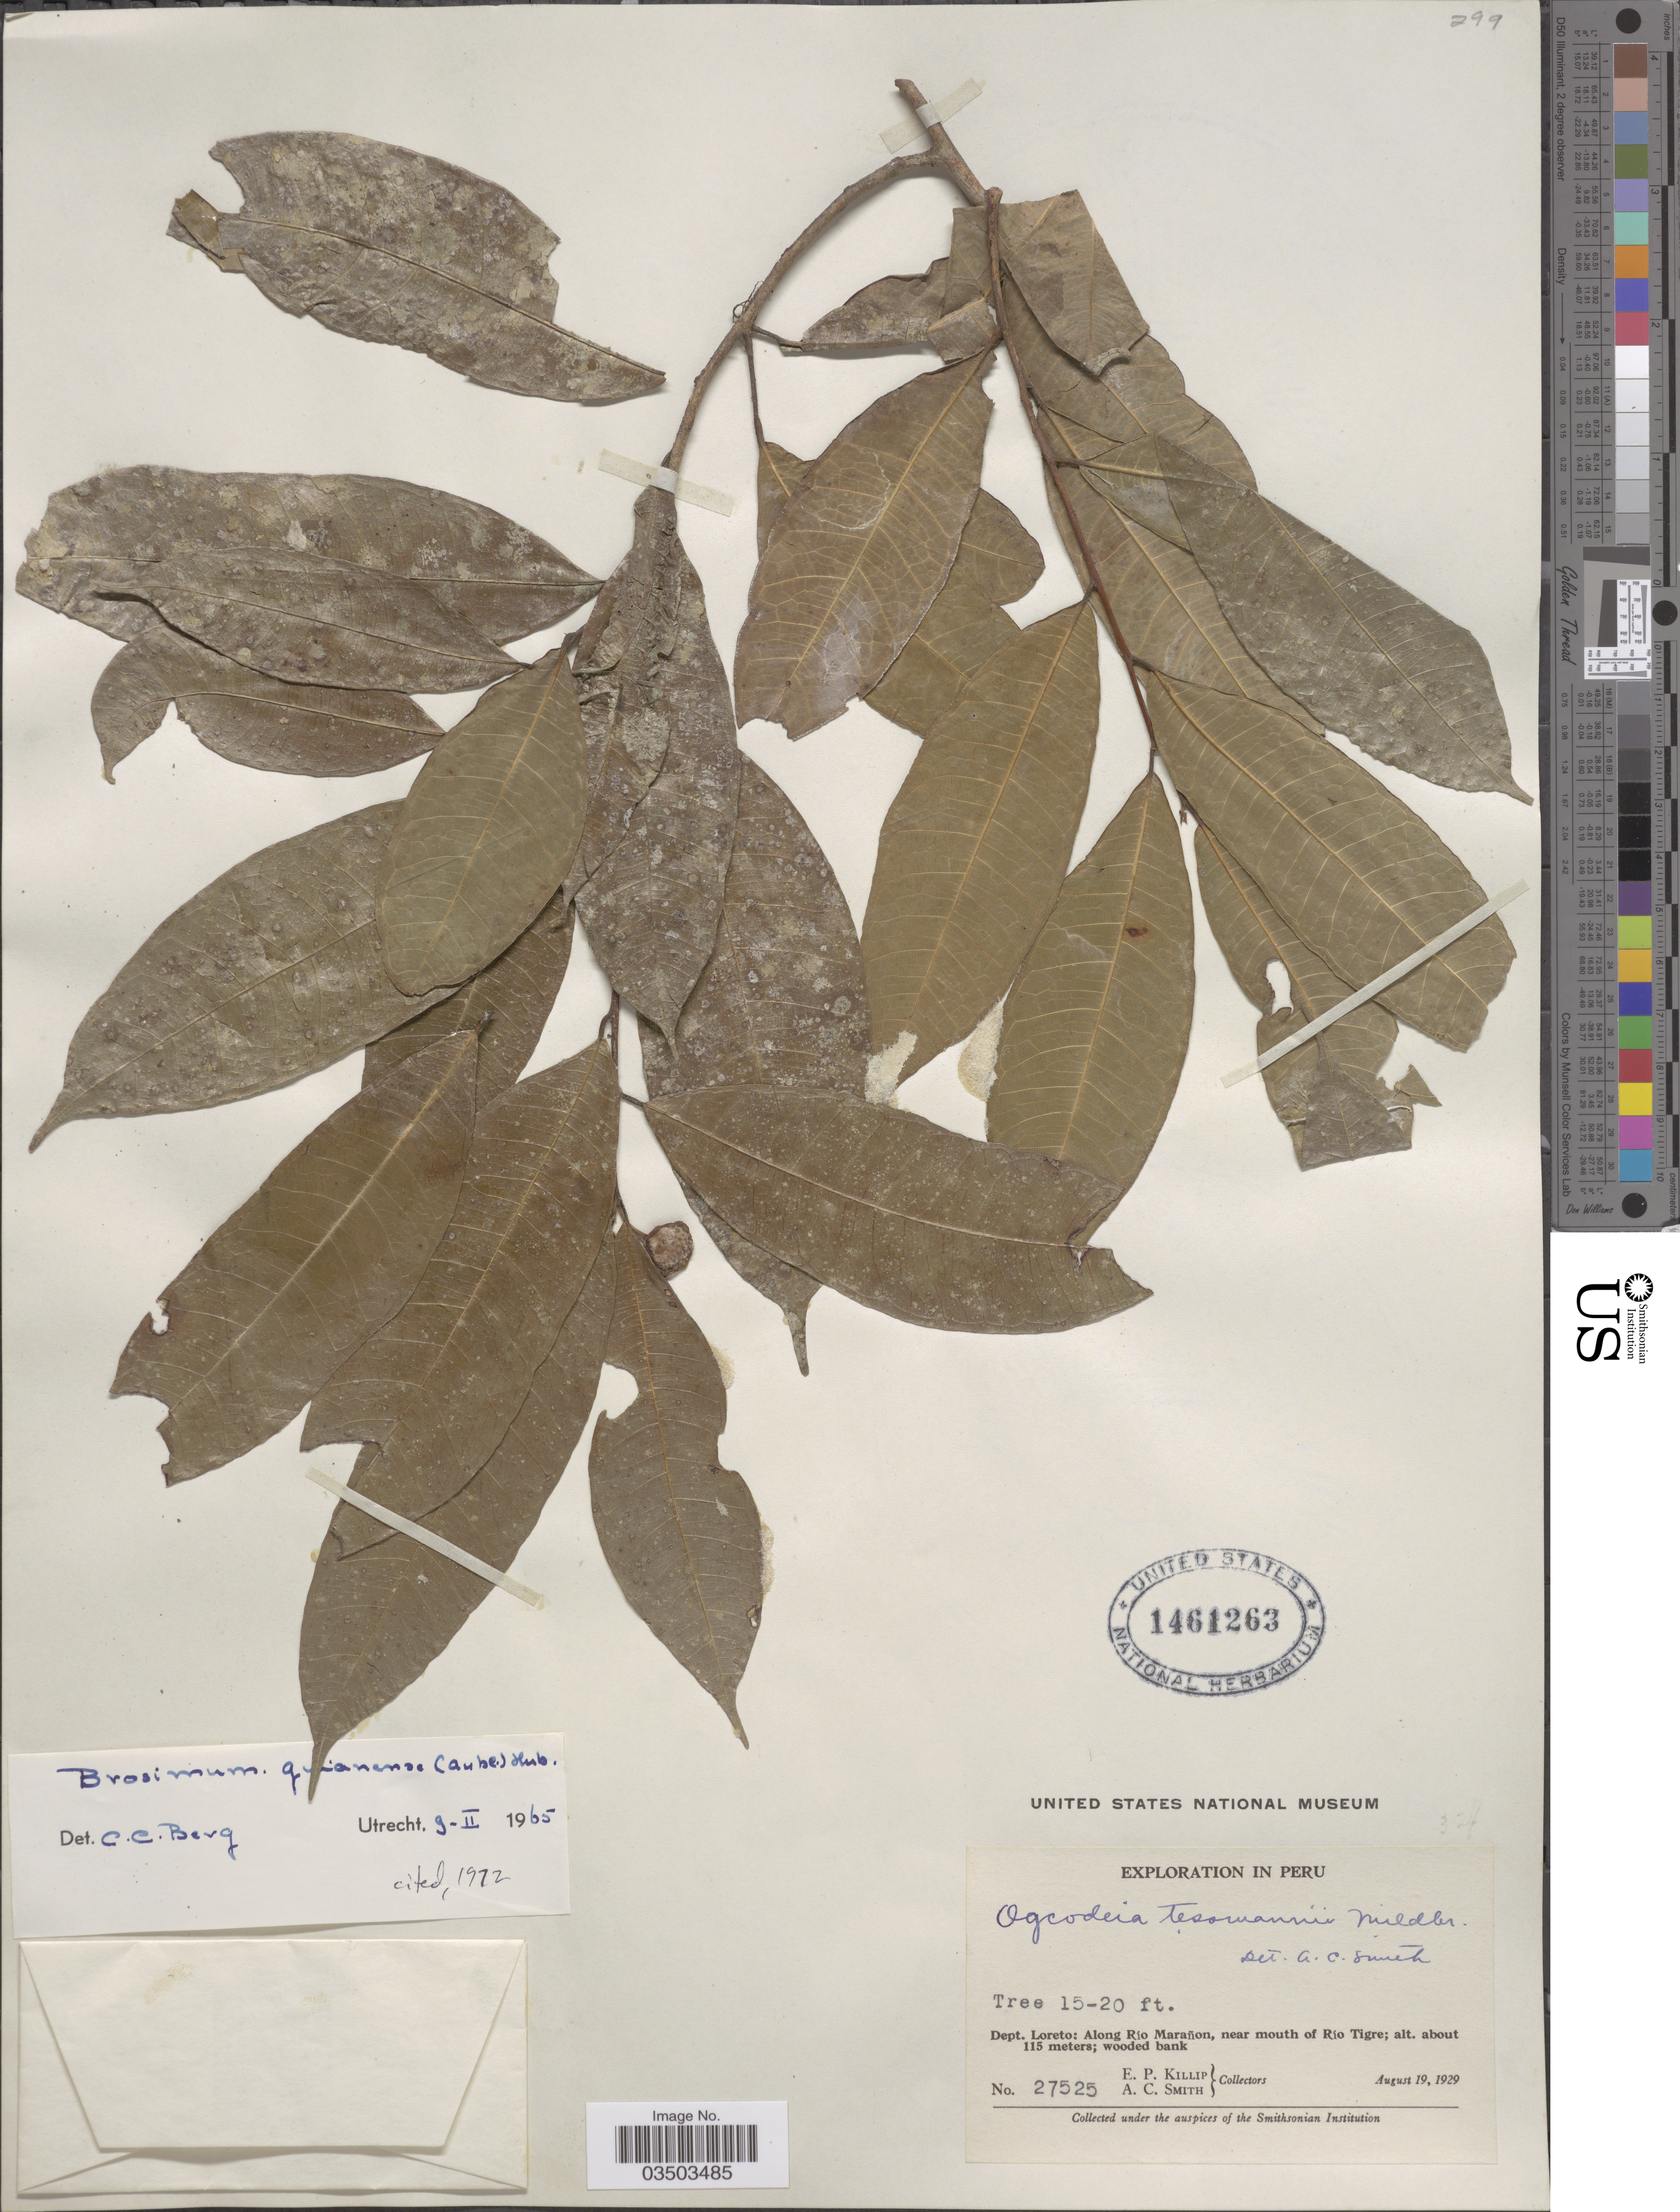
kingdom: Plantae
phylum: Tracheophyta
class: Magnoliopsida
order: Rosales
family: Moraceae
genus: Brosimum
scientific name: Brosimum guianense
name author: (Aubl.) Huber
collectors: E. P. Killip & A. C. Smith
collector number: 27525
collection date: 1929-08-19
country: Peru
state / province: Loreto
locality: Dept. Loreto: Along Río Marañon, near mouth of Río Tigre.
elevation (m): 115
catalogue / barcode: US 1461263